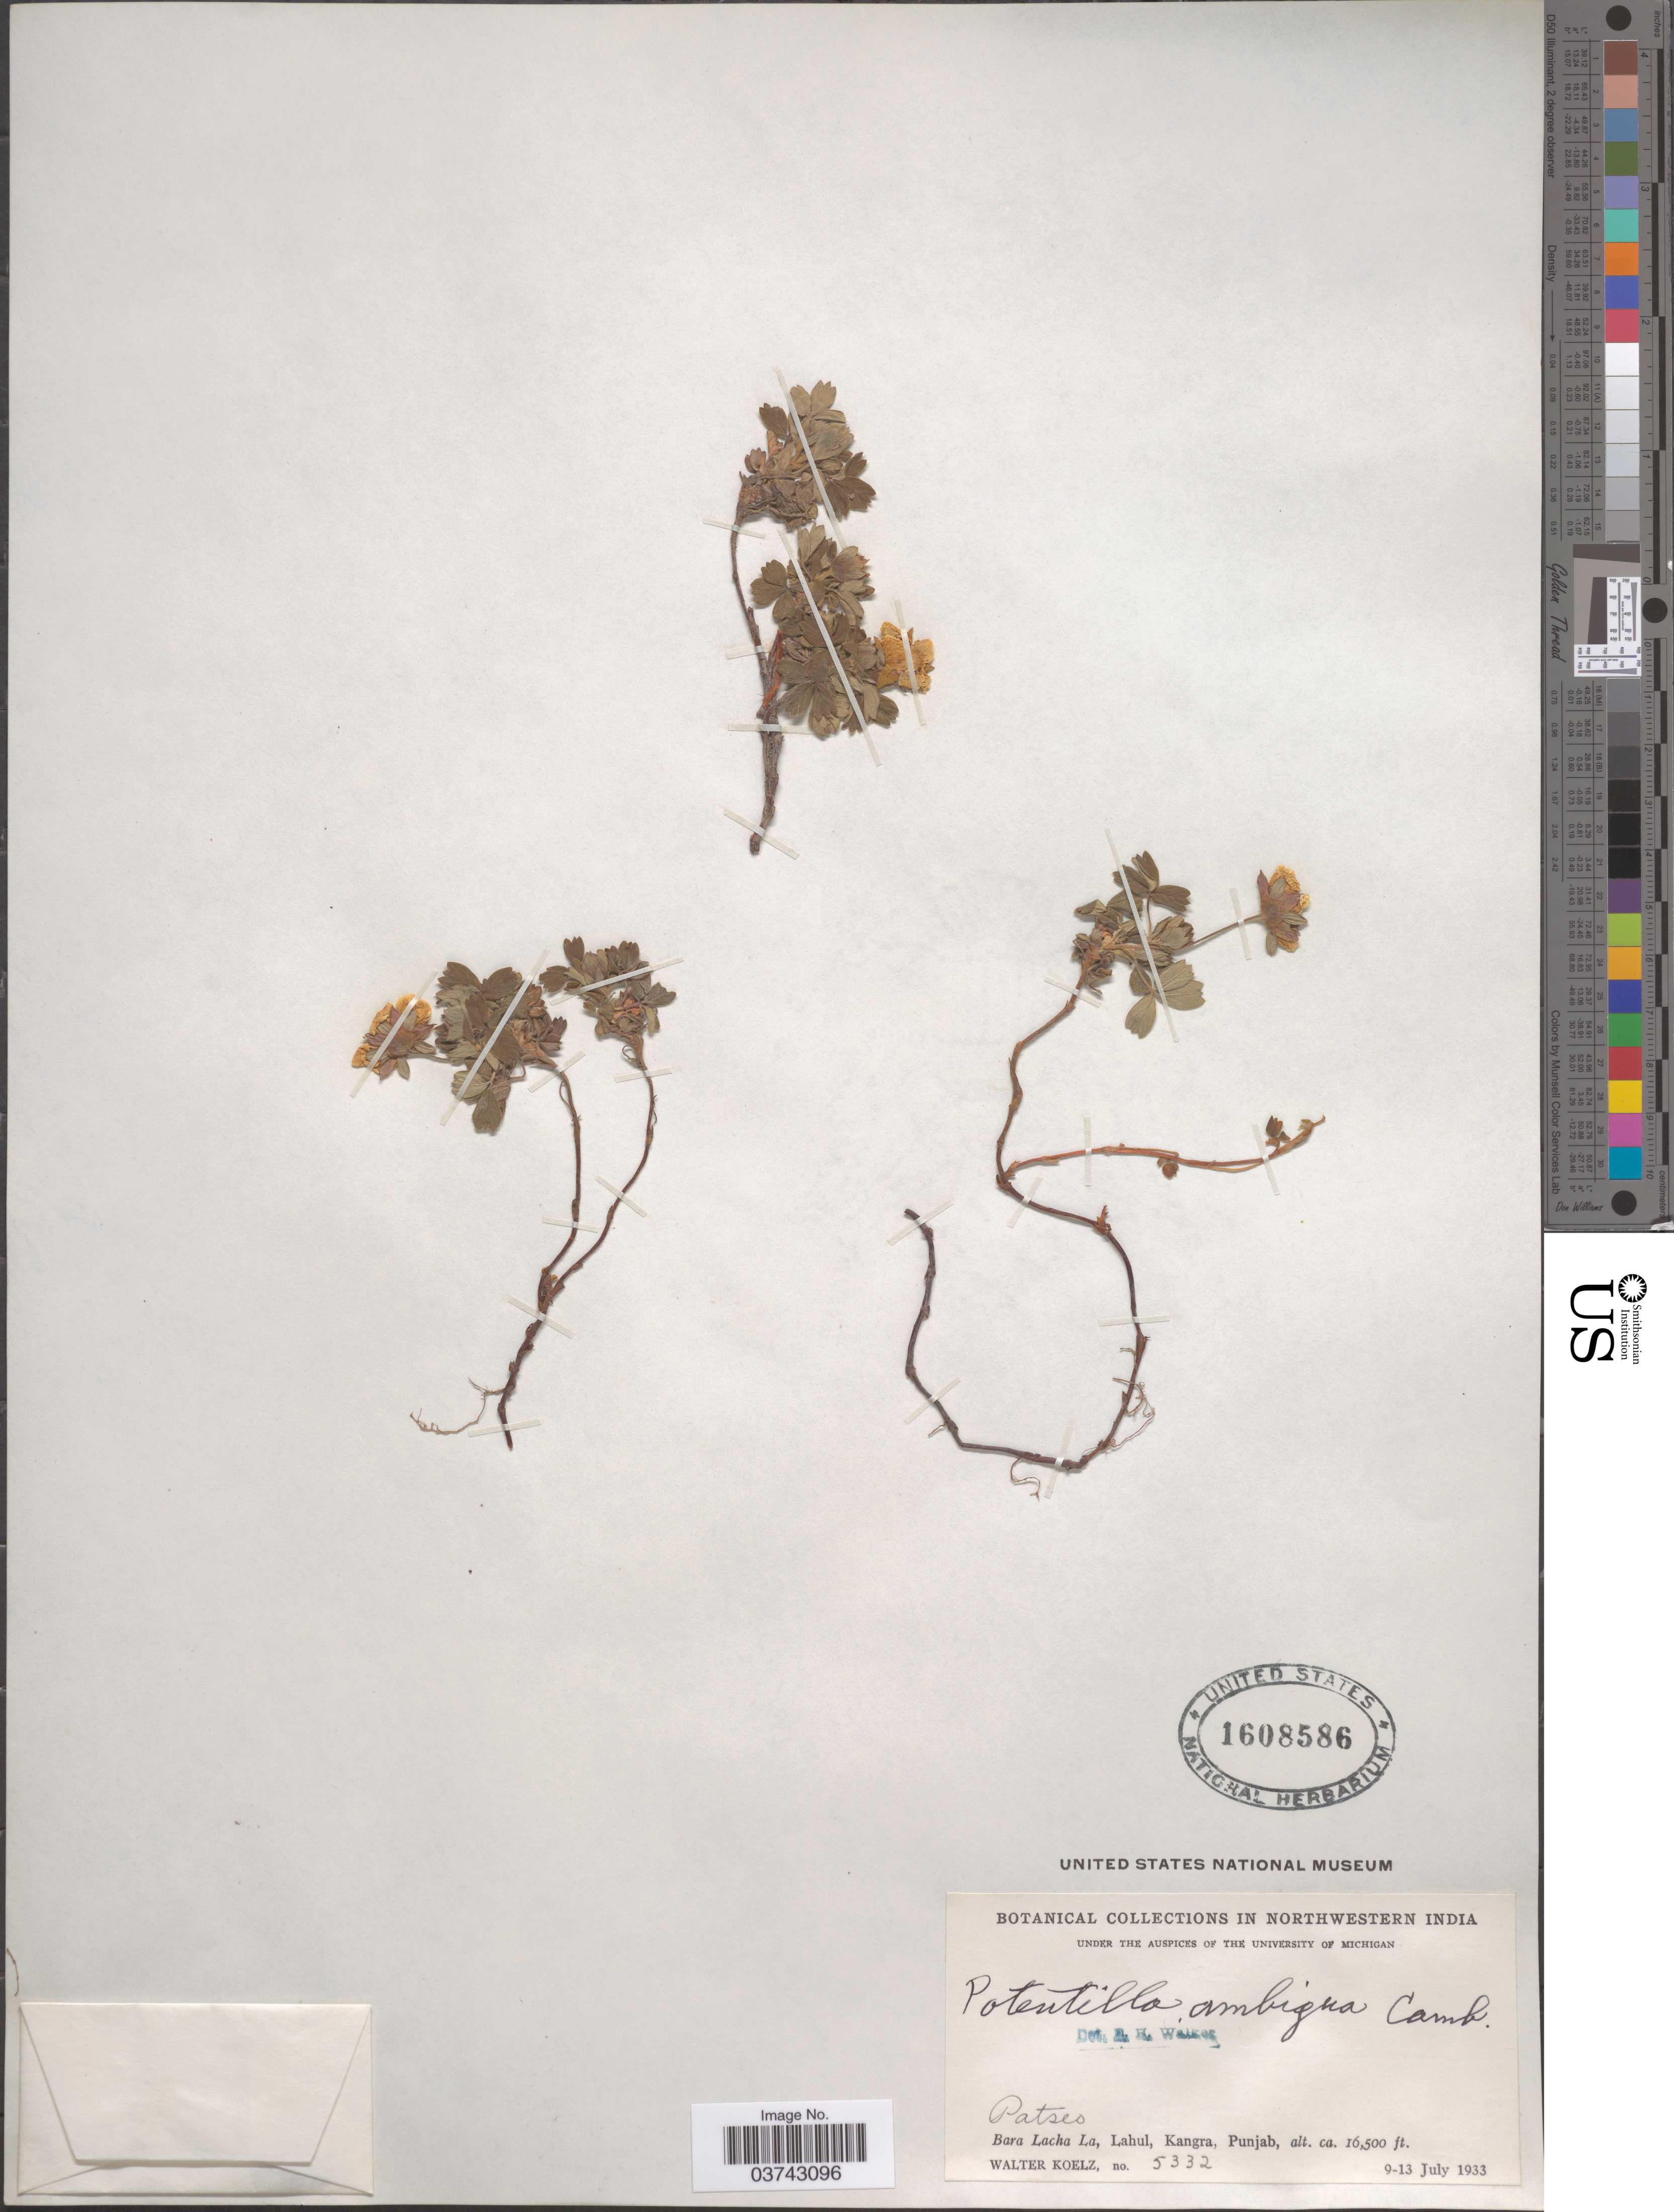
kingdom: Plantae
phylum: Tracheophyta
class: Magnoliopsida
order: Rosales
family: Rosaceae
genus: Potentilla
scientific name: Potentilla ambigua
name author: Gaudin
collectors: W. N. Koelz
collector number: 5332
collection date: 1933-07-09/1933-07-13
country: India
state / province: Punjab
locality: Northwestern India. Bara Lacha La, Lahul, Kangra.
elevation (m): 5029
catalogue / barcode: US 1608586